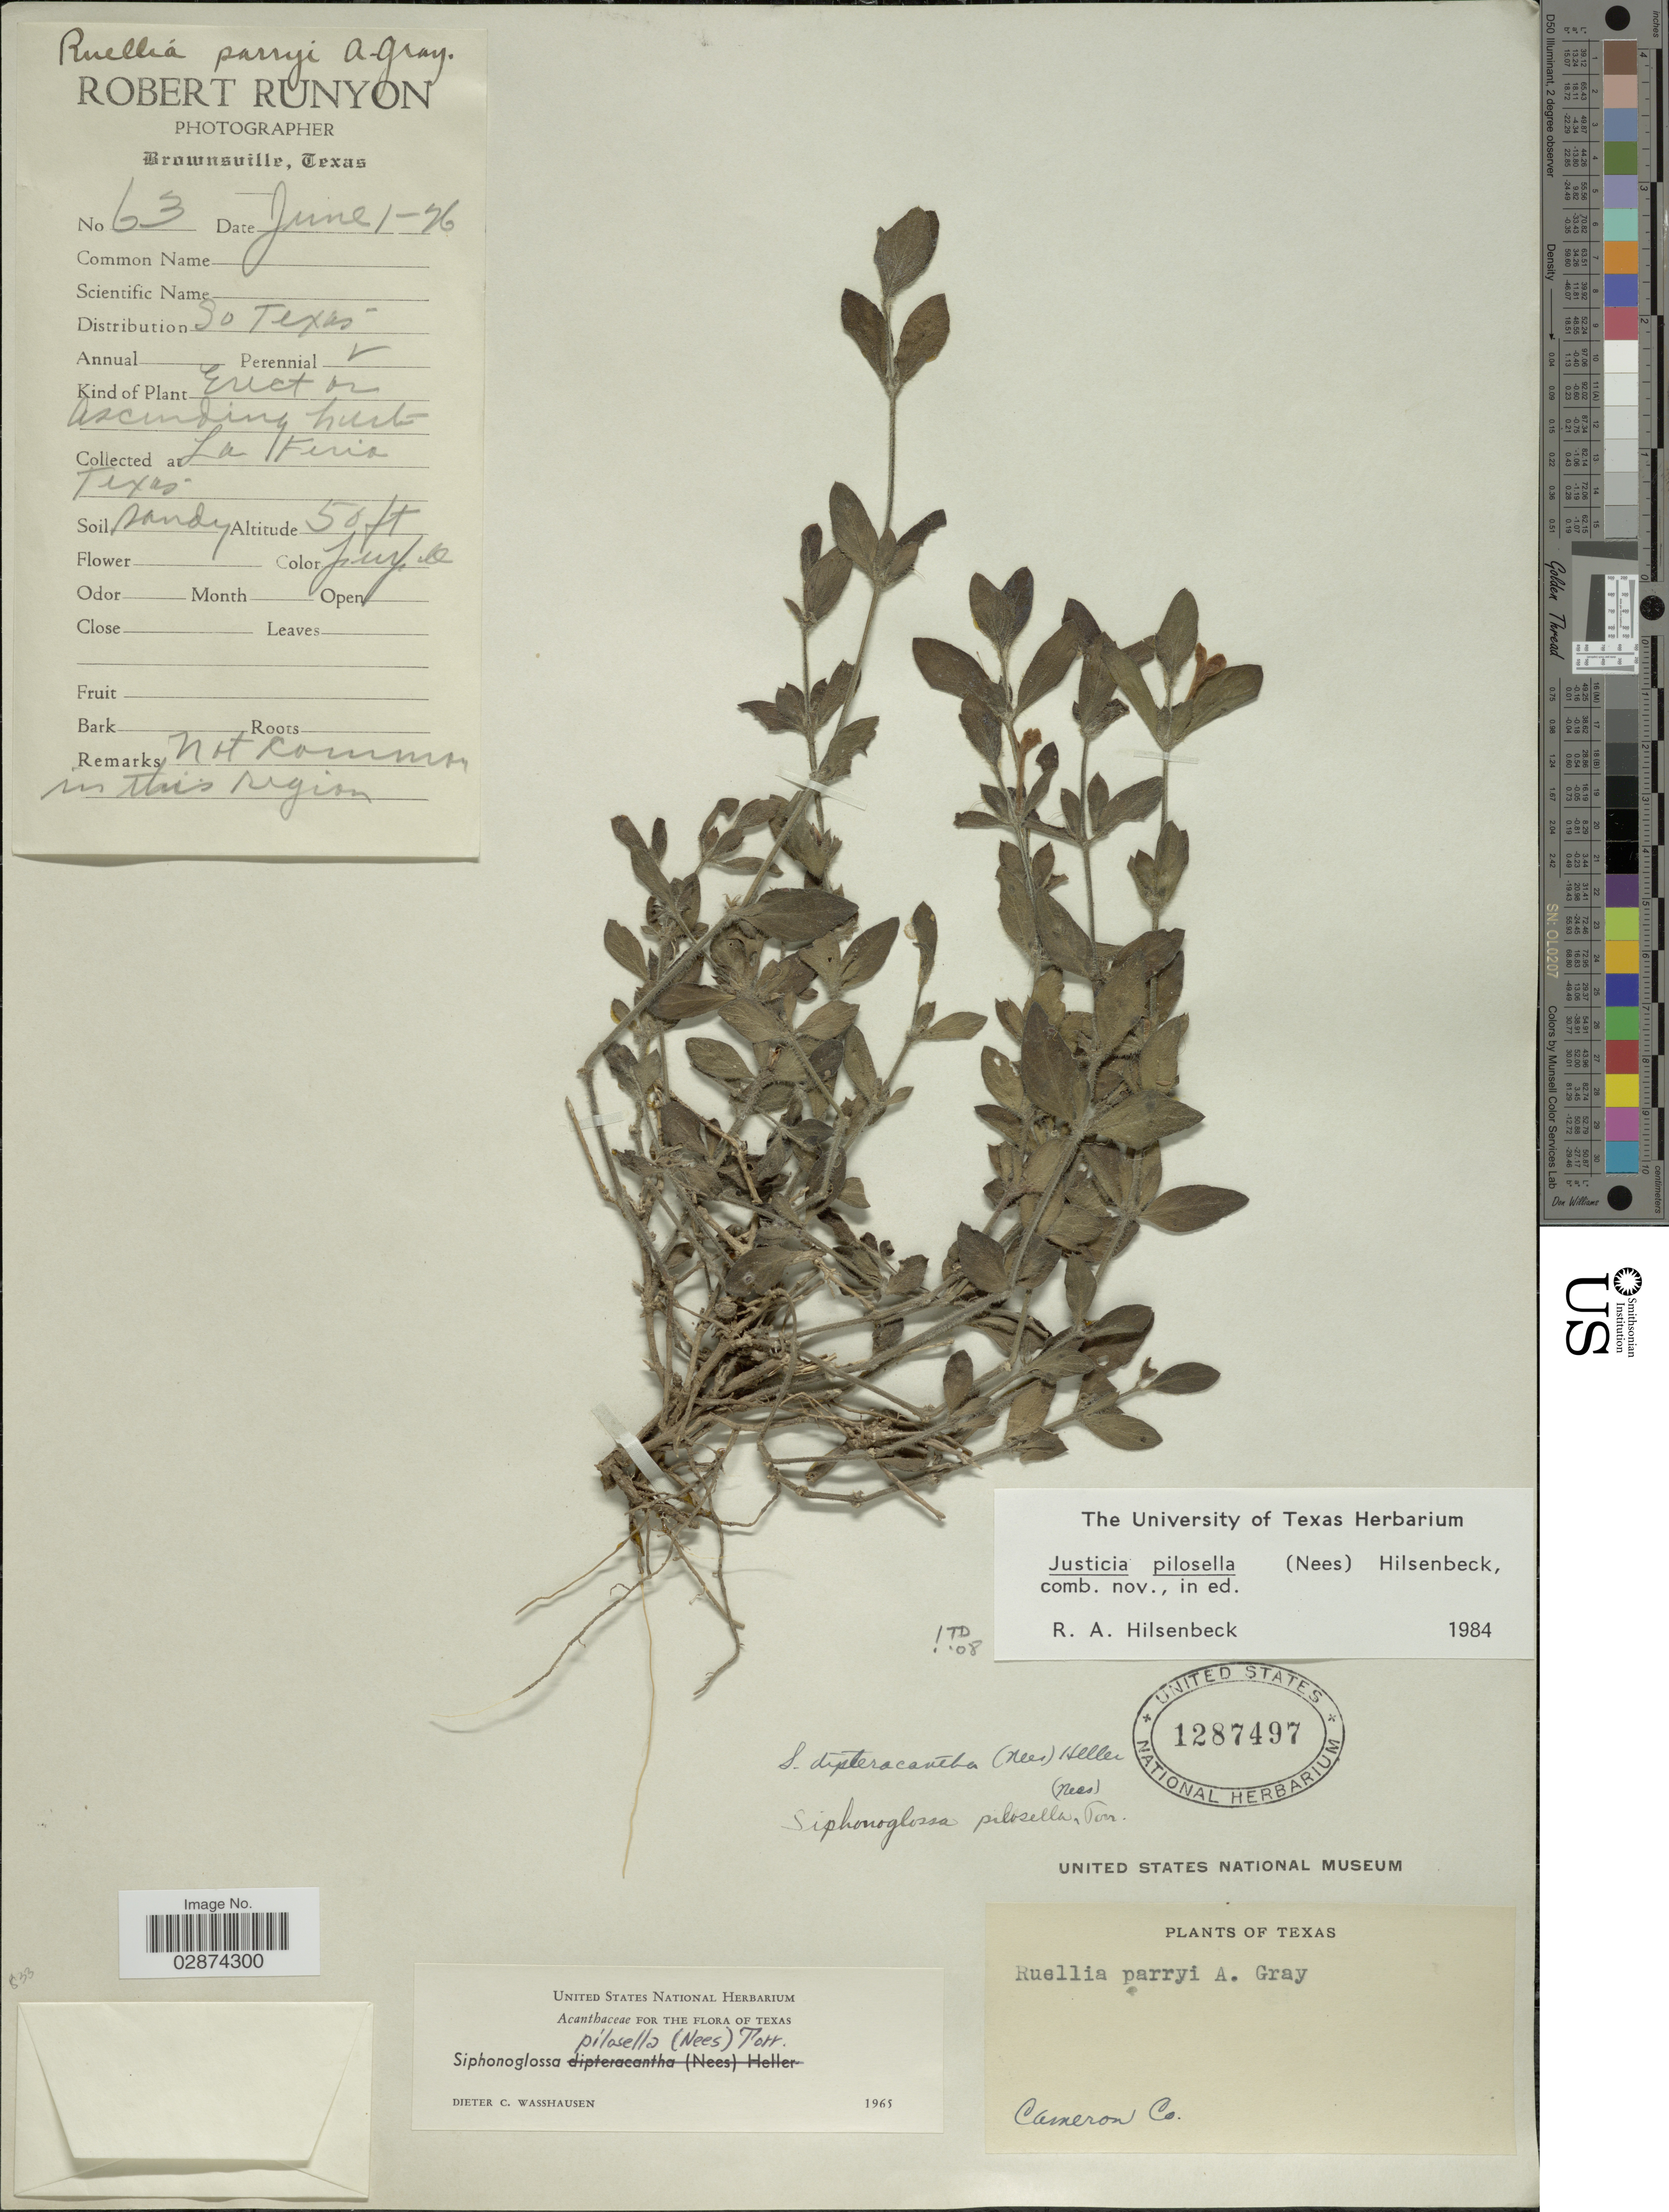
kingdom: Plantae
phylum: Tracheophyta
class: Magnoliopsida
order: Lamiales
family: Acanthaceae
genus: Justicia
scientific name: Justicia pilosella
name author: (Nees) Hilsenb.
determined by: Fisher, Amanda, (LOB), California State University, Long Beach (UNITED STATES)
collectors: R. Runyon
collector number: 63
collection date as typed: Transcribed d/m/y: 1/6/96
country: United States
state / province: Texas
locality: SO Texas. La Feria. Cameron Co.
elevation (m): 15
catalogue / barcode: US 1287497